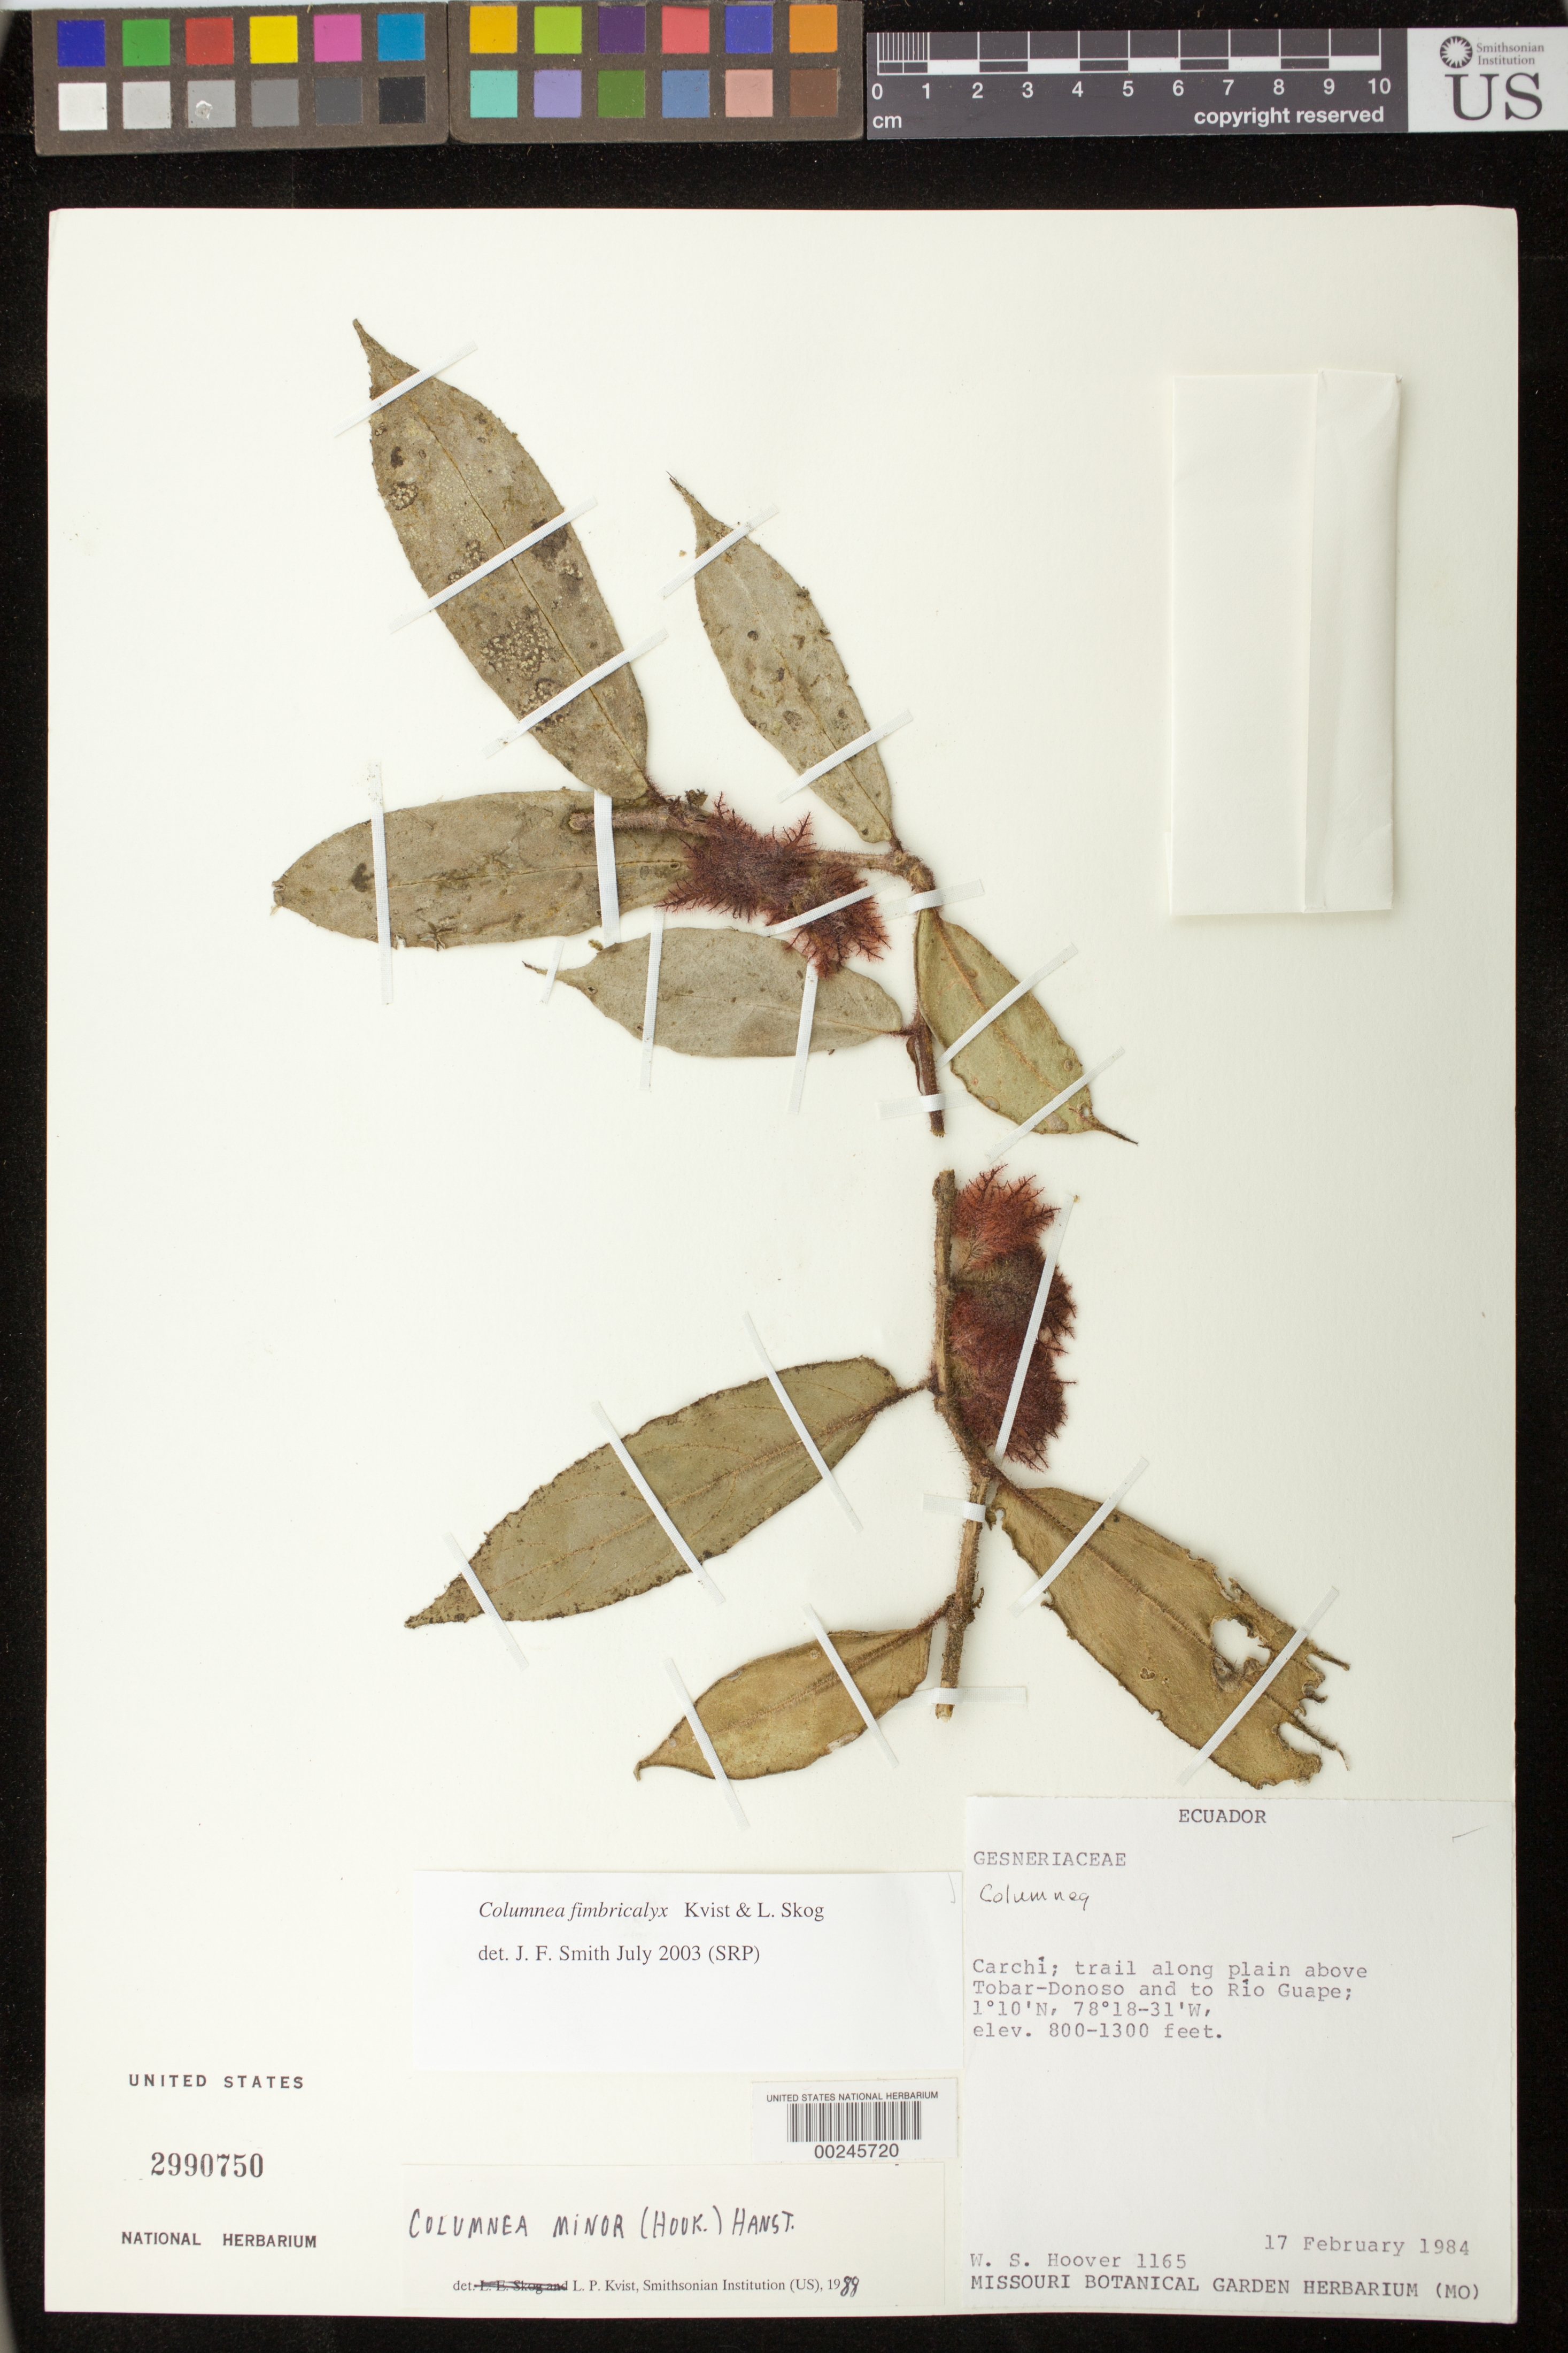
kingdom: Plantae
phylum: Tracheophyta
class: Magnoliopsida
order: Lamiales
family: Gesneriaceae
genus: Columnea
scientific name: Columnea fimbricalyx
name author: L.P. Kvist & L.E. Skog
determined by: Smith, J. F.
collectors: W. S. Hoover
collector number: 1165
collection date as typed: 17 Feb 1984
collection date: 1984-02-17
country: Ecuador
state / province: Carchi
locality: Trail along plain above Tobar-Donoso and to Rio Guape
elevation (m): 244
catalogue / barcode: US 2990750